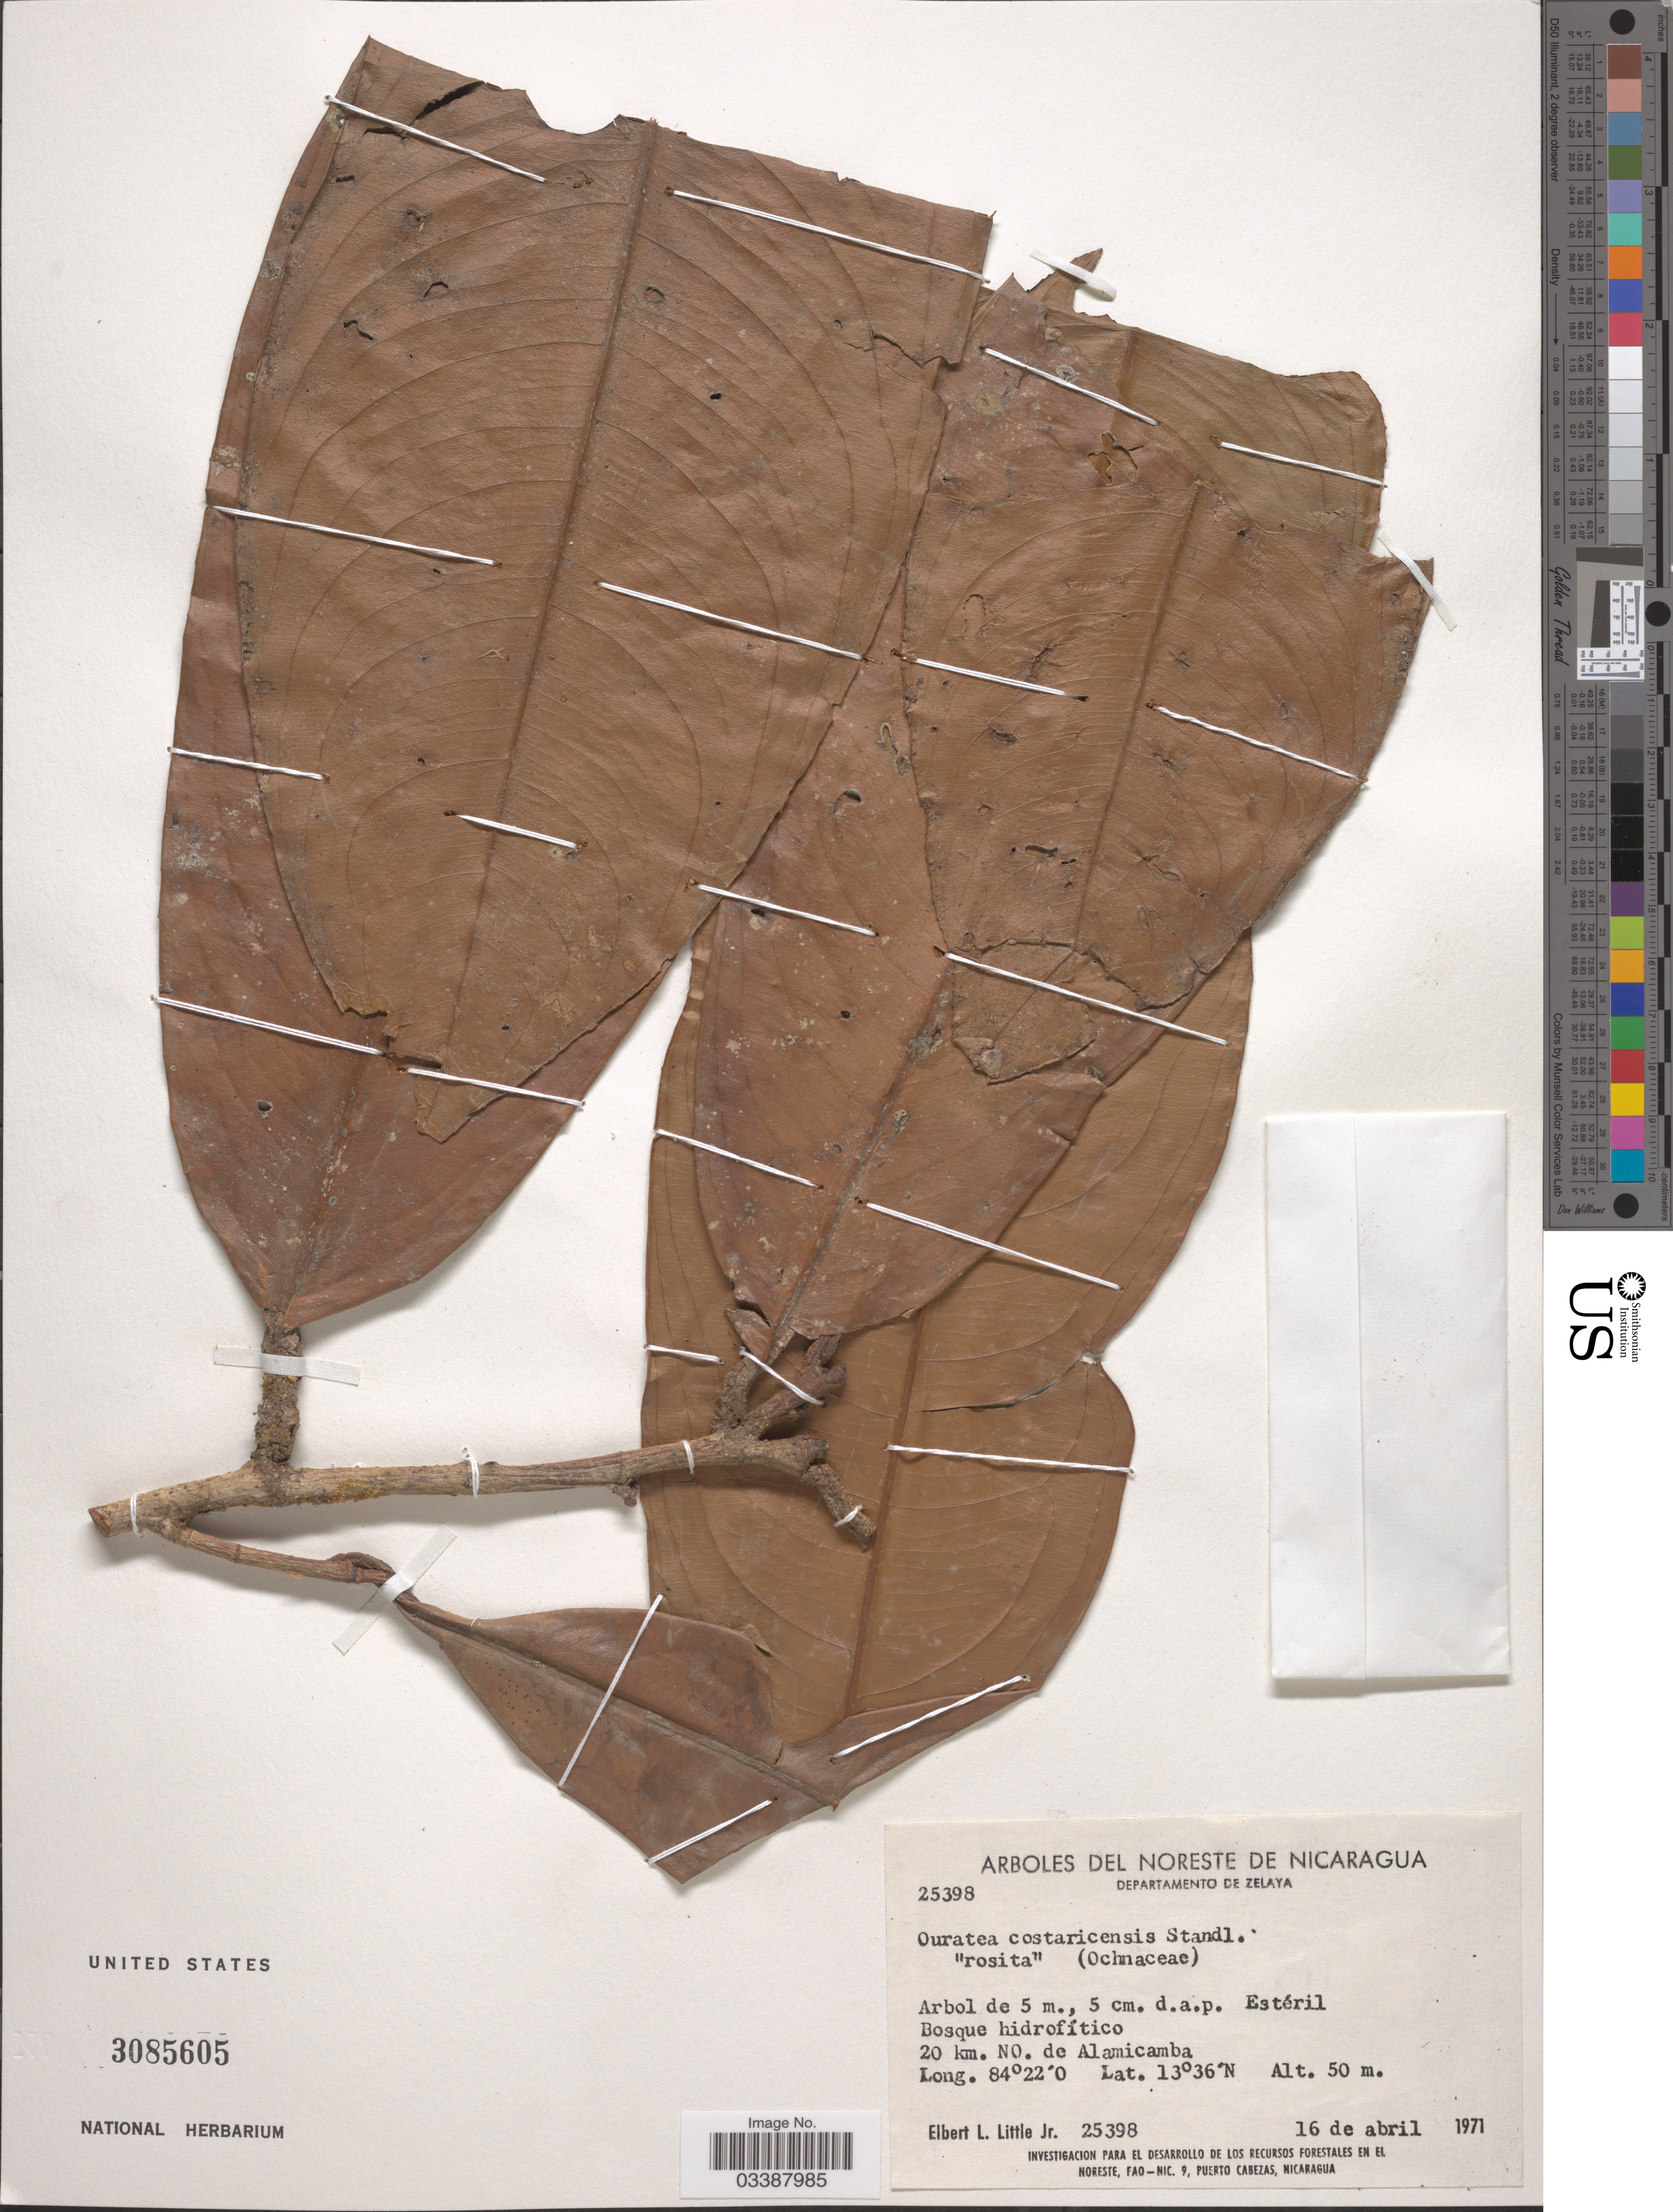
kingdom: Plantae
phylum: Tracheophyta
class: Magnoliopsida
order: Malpighiales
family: Ochnaceae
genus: Ouratea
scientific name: Ouratea crassinervia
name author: Engl.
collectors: E. L. Little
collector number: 25398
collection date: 1971-04-16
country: Nicaragua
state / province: Atlántico Norte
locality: Noreste de Nicaragua. Departamento de Zelaya. 20 km. NO. de Alamicamba.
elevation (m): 50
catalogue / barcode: US 3085605